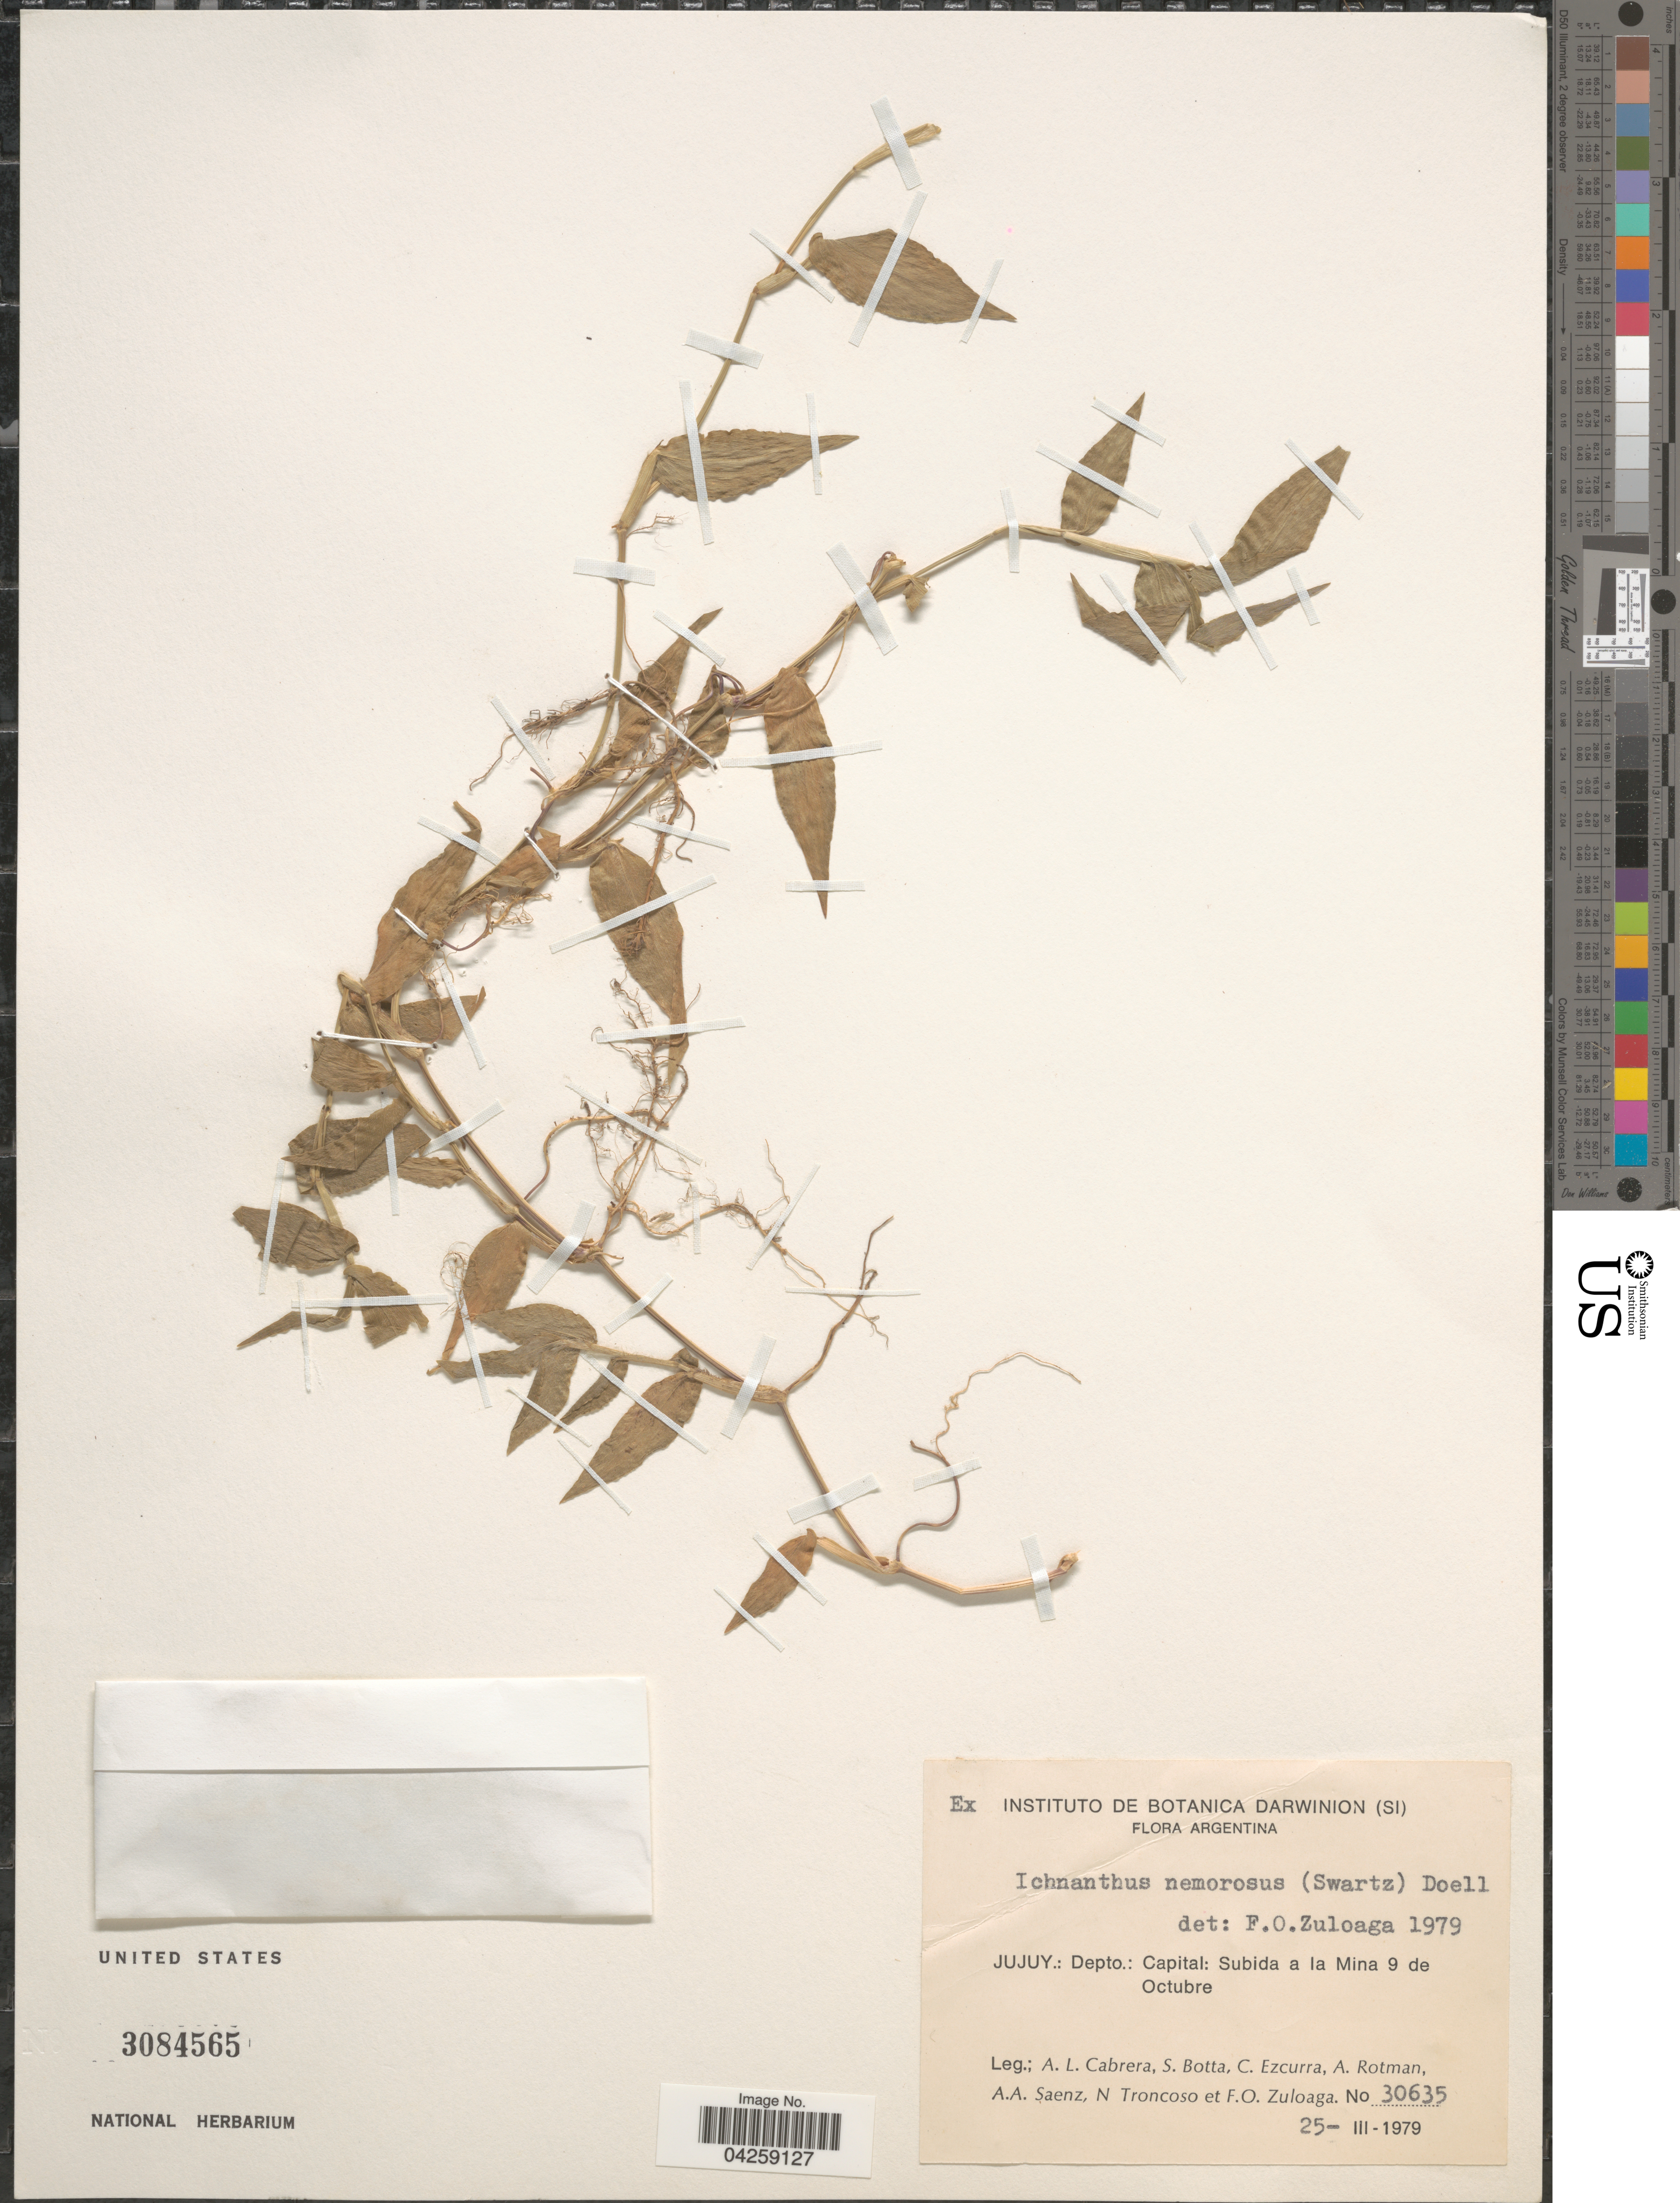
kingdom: Plantae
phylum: Tracheophyta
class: Liliopsida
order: Poales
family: Poaceae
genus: Ichnanthus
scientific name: Ichnanthus nemorosus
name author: (Sw.) Döll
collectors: A. L. Cabrera, S. Botta, C. Ezcurra, A. D. Rotman & et al.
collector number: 30635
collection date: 1979-03-25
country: Argentina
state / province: Jujuy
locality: Depto.: Capital: Subida a la Mina 9 de Octubre.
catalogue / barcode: US 3084565